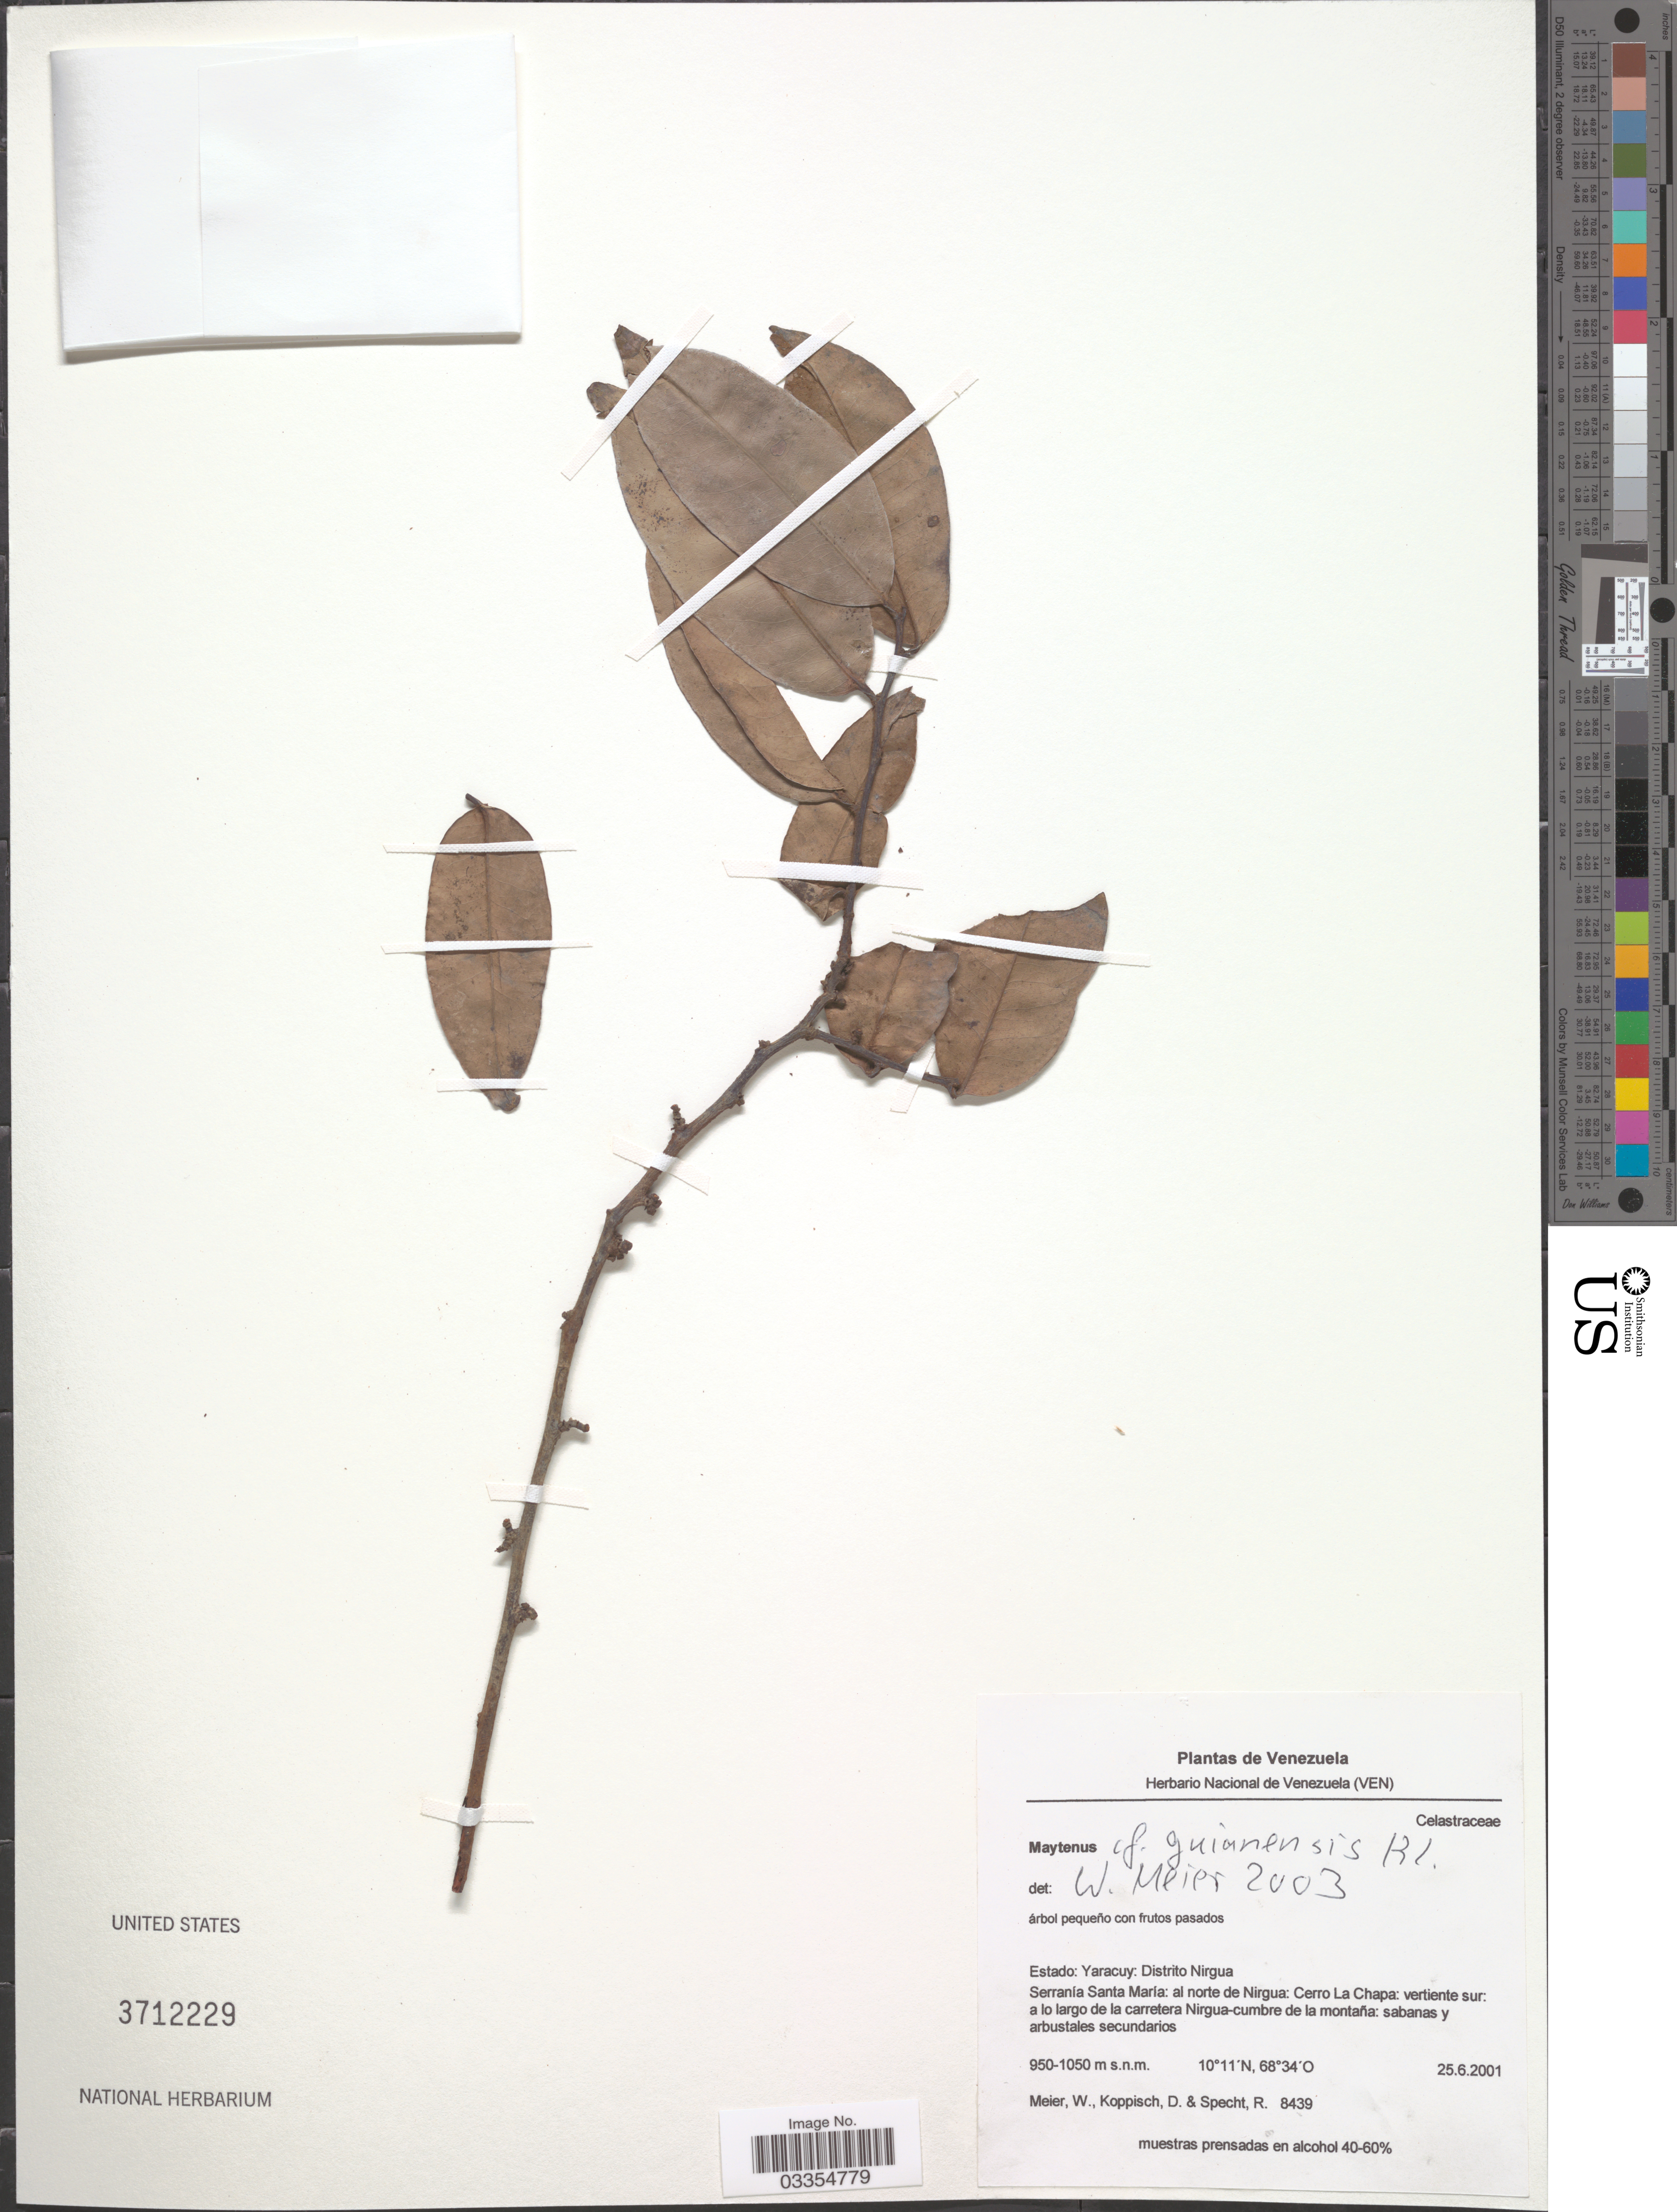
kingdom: Plantae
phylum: Tracheophyta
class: Magnoliopsida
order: Celastrales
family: Celastraceae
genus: Maytenus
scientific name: Maytenus guianensis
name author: Klotzsch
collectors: W. Meier, D. Koppisch & R. Specht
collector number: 8439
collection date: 2001-06-25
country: Venezuela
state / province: Yaracuy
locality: Distrito Nirgua. Serranía Santa María: al norte de Nirgua: Cerro La Chapa: vertiente sur: a lo largo de la carretera Nirgua-cumbre de la montaña: sabanas y arbustales secundarios.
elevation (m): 950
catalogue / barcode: US 3712229